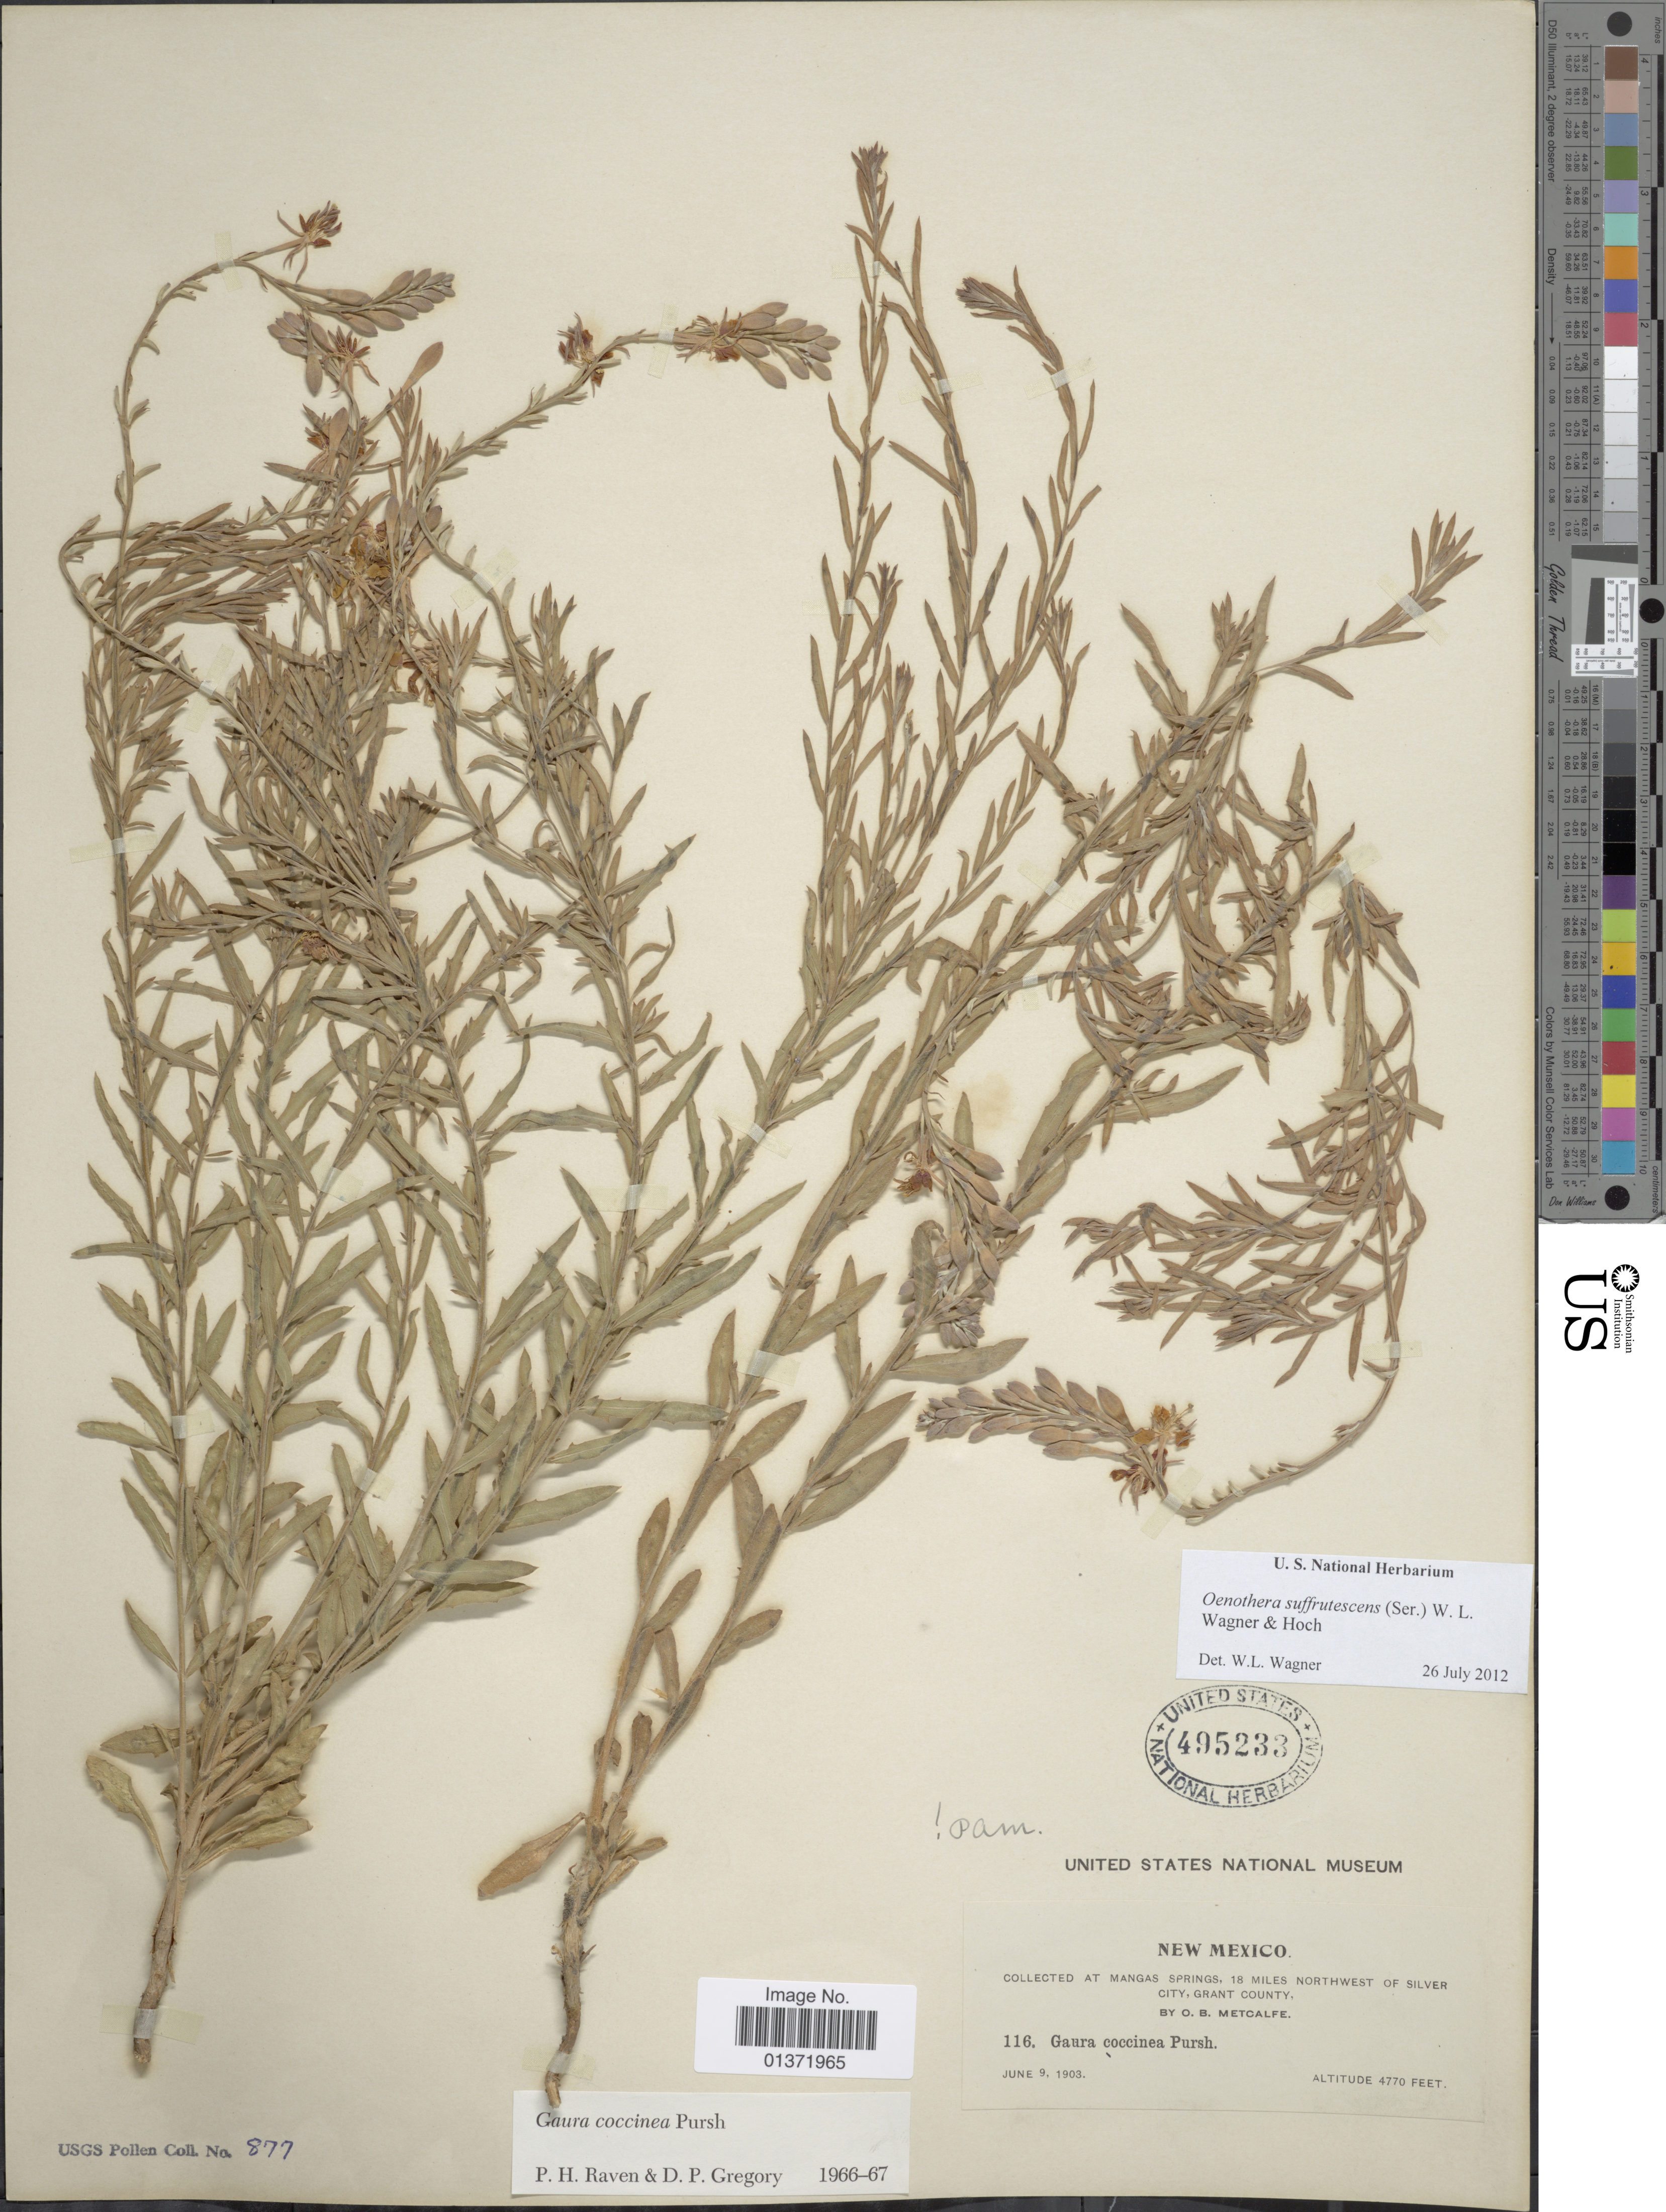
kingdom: Plantae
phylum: Tracheophyta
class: Magnoliopsida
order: Myrtales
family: Onagraceae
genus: Oenothera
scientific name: Oenothera suffrutescens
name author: (Ser.) W.L. Wagner & Hoch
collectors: O. B. Metcalfe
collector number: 116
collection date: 1903-06-09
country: United States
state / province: New Mexico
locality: Mangas Springs, 18 miles northwest of Silver City, Grant County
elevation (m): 1454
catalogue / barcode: US 495233